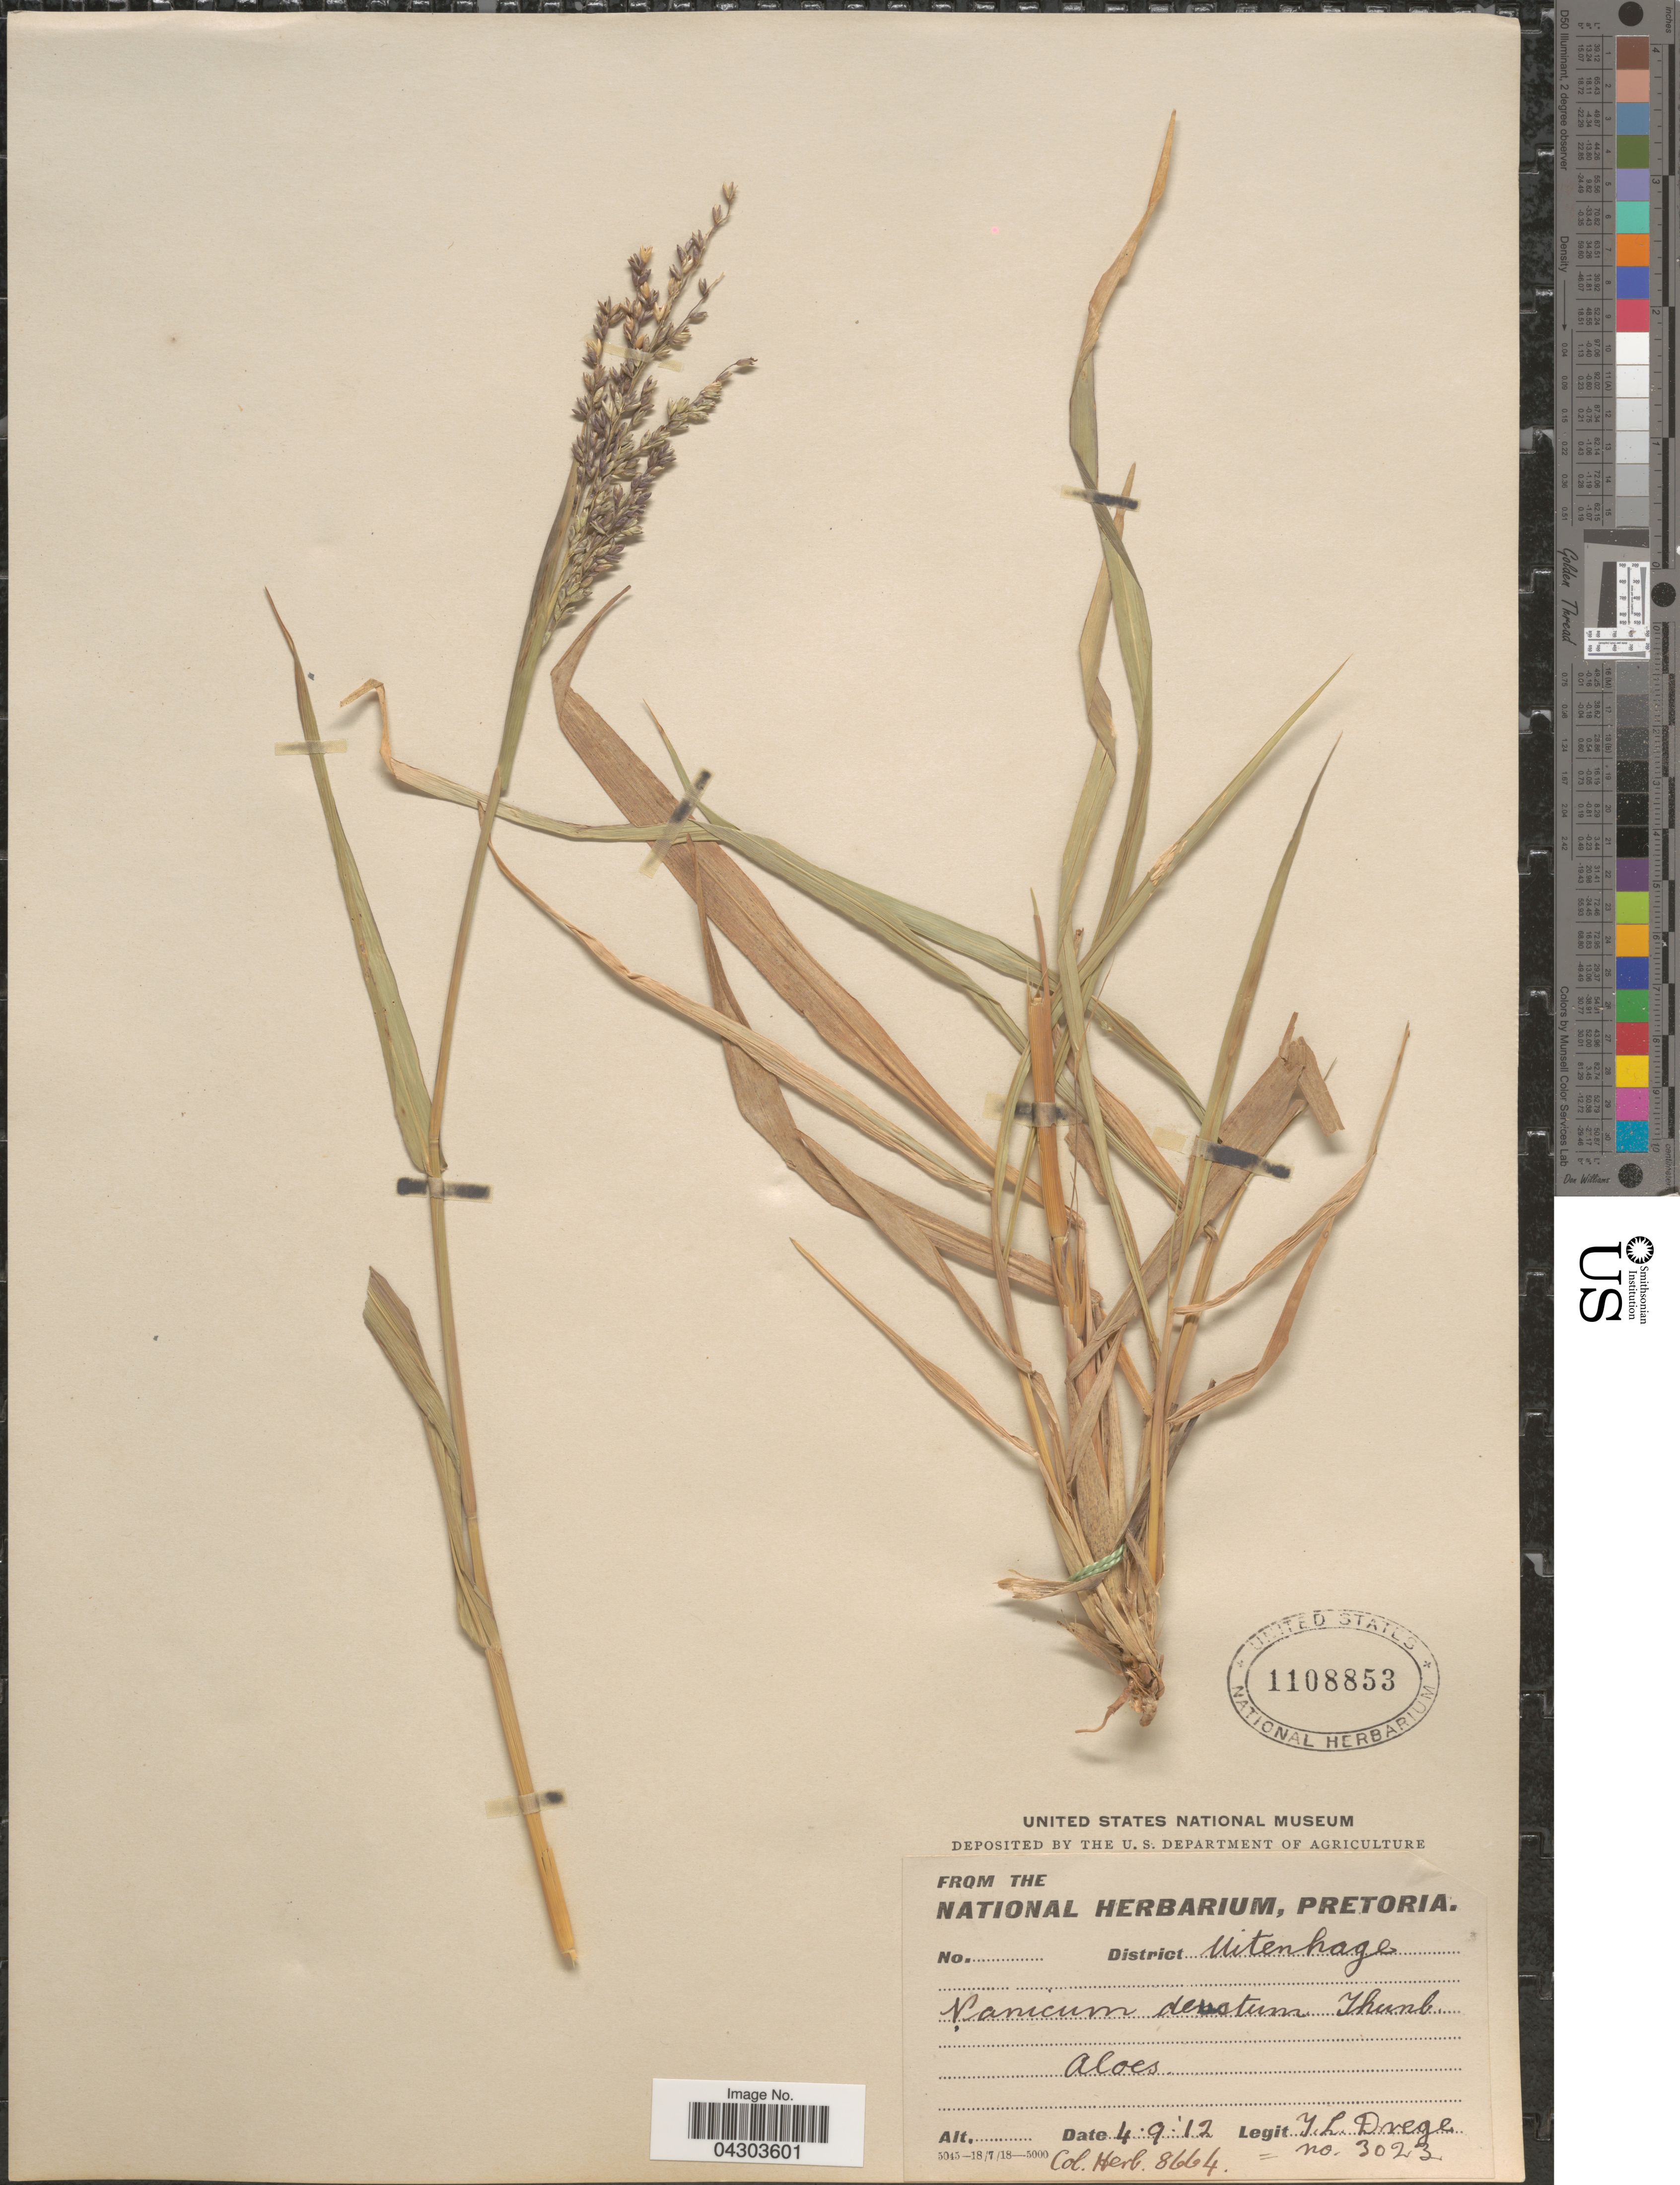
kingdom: Plantae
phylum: Tracheophyta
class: Liliopsida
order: Poales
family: Poaceae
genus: Panicum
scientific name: Panicum deustum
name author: Thunb.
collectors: J. Drege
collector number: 3023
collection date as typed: Transcribed d/m/y: 4/9/12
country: South Africa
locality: District Uitenhage. Aloes.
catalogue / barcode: US 1108853